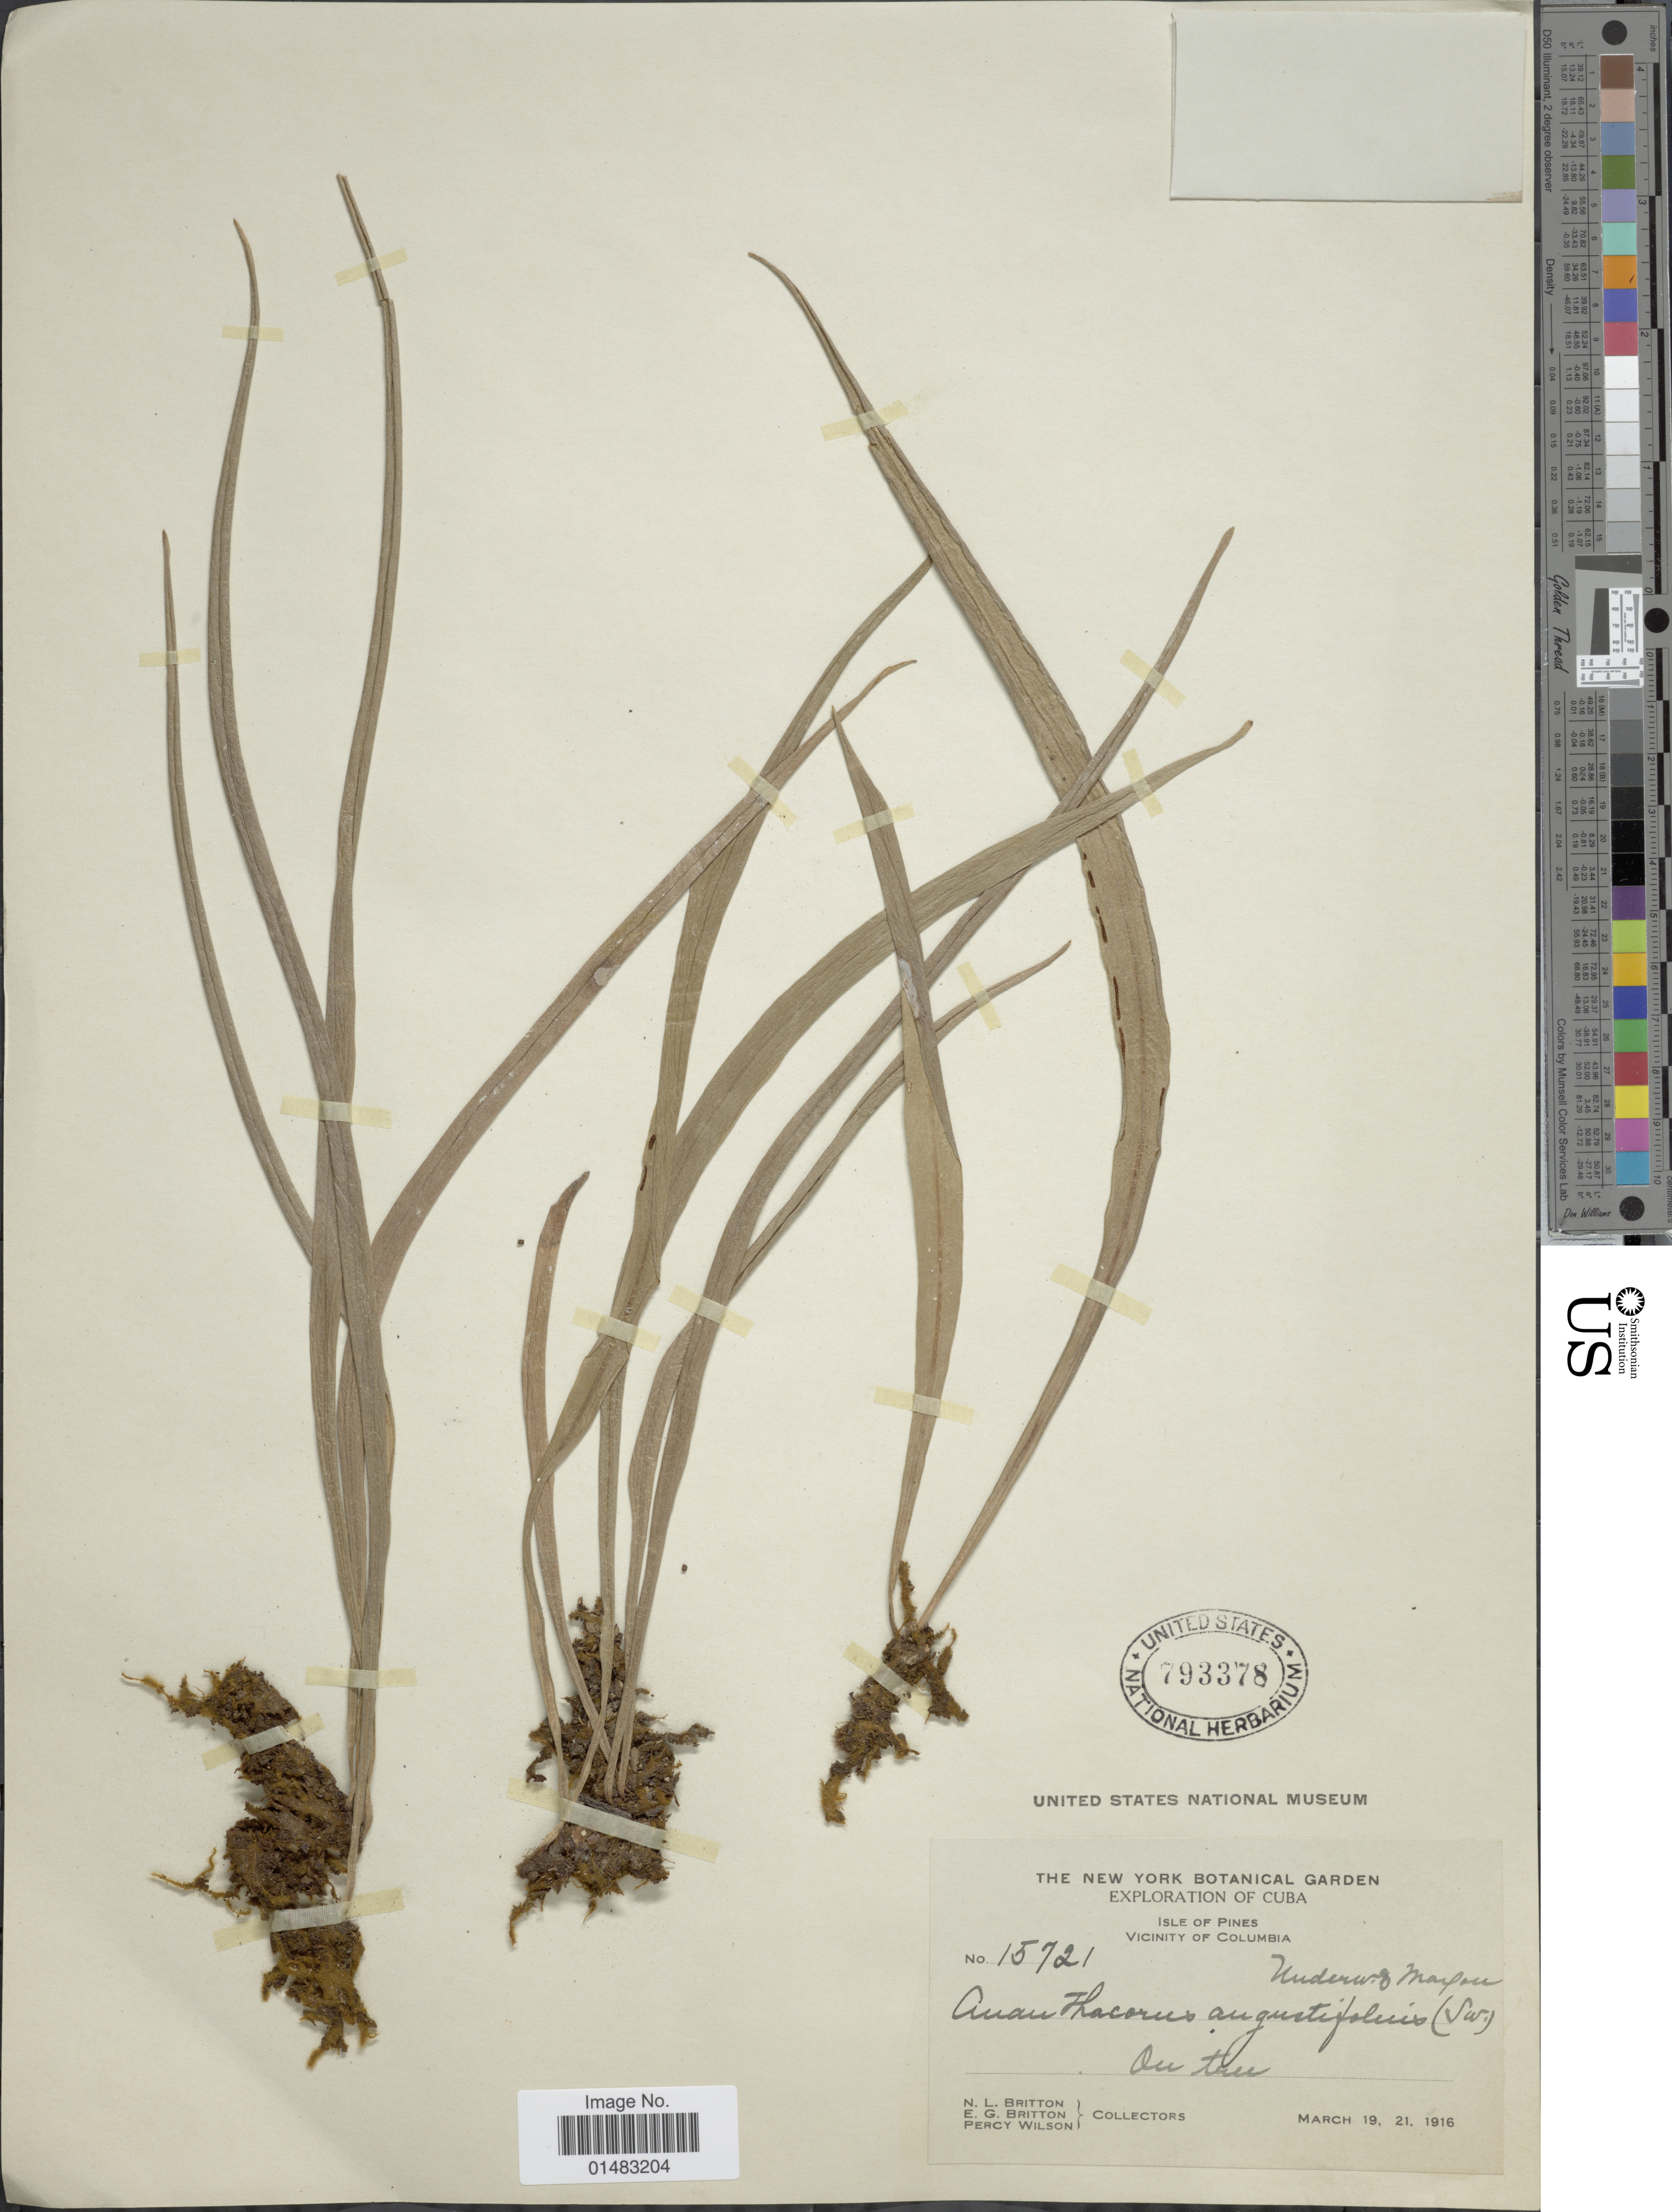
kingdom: Plantae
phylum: Tracheophyta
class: Polypodiopsida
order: Polypodiales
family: Pteridaceae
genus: Ananthacorus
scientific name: Ananthacorus angustifolius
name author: (Sw.) Underw. & Maxon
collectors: N. Britton, E. G. Britton & P. Wilson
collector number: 15721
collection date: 1916-03-19/1916-03-21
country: Cuba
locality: Exploration of Cuba, Isle of Pines, Vicinity of Columbia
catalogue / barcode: US 793378